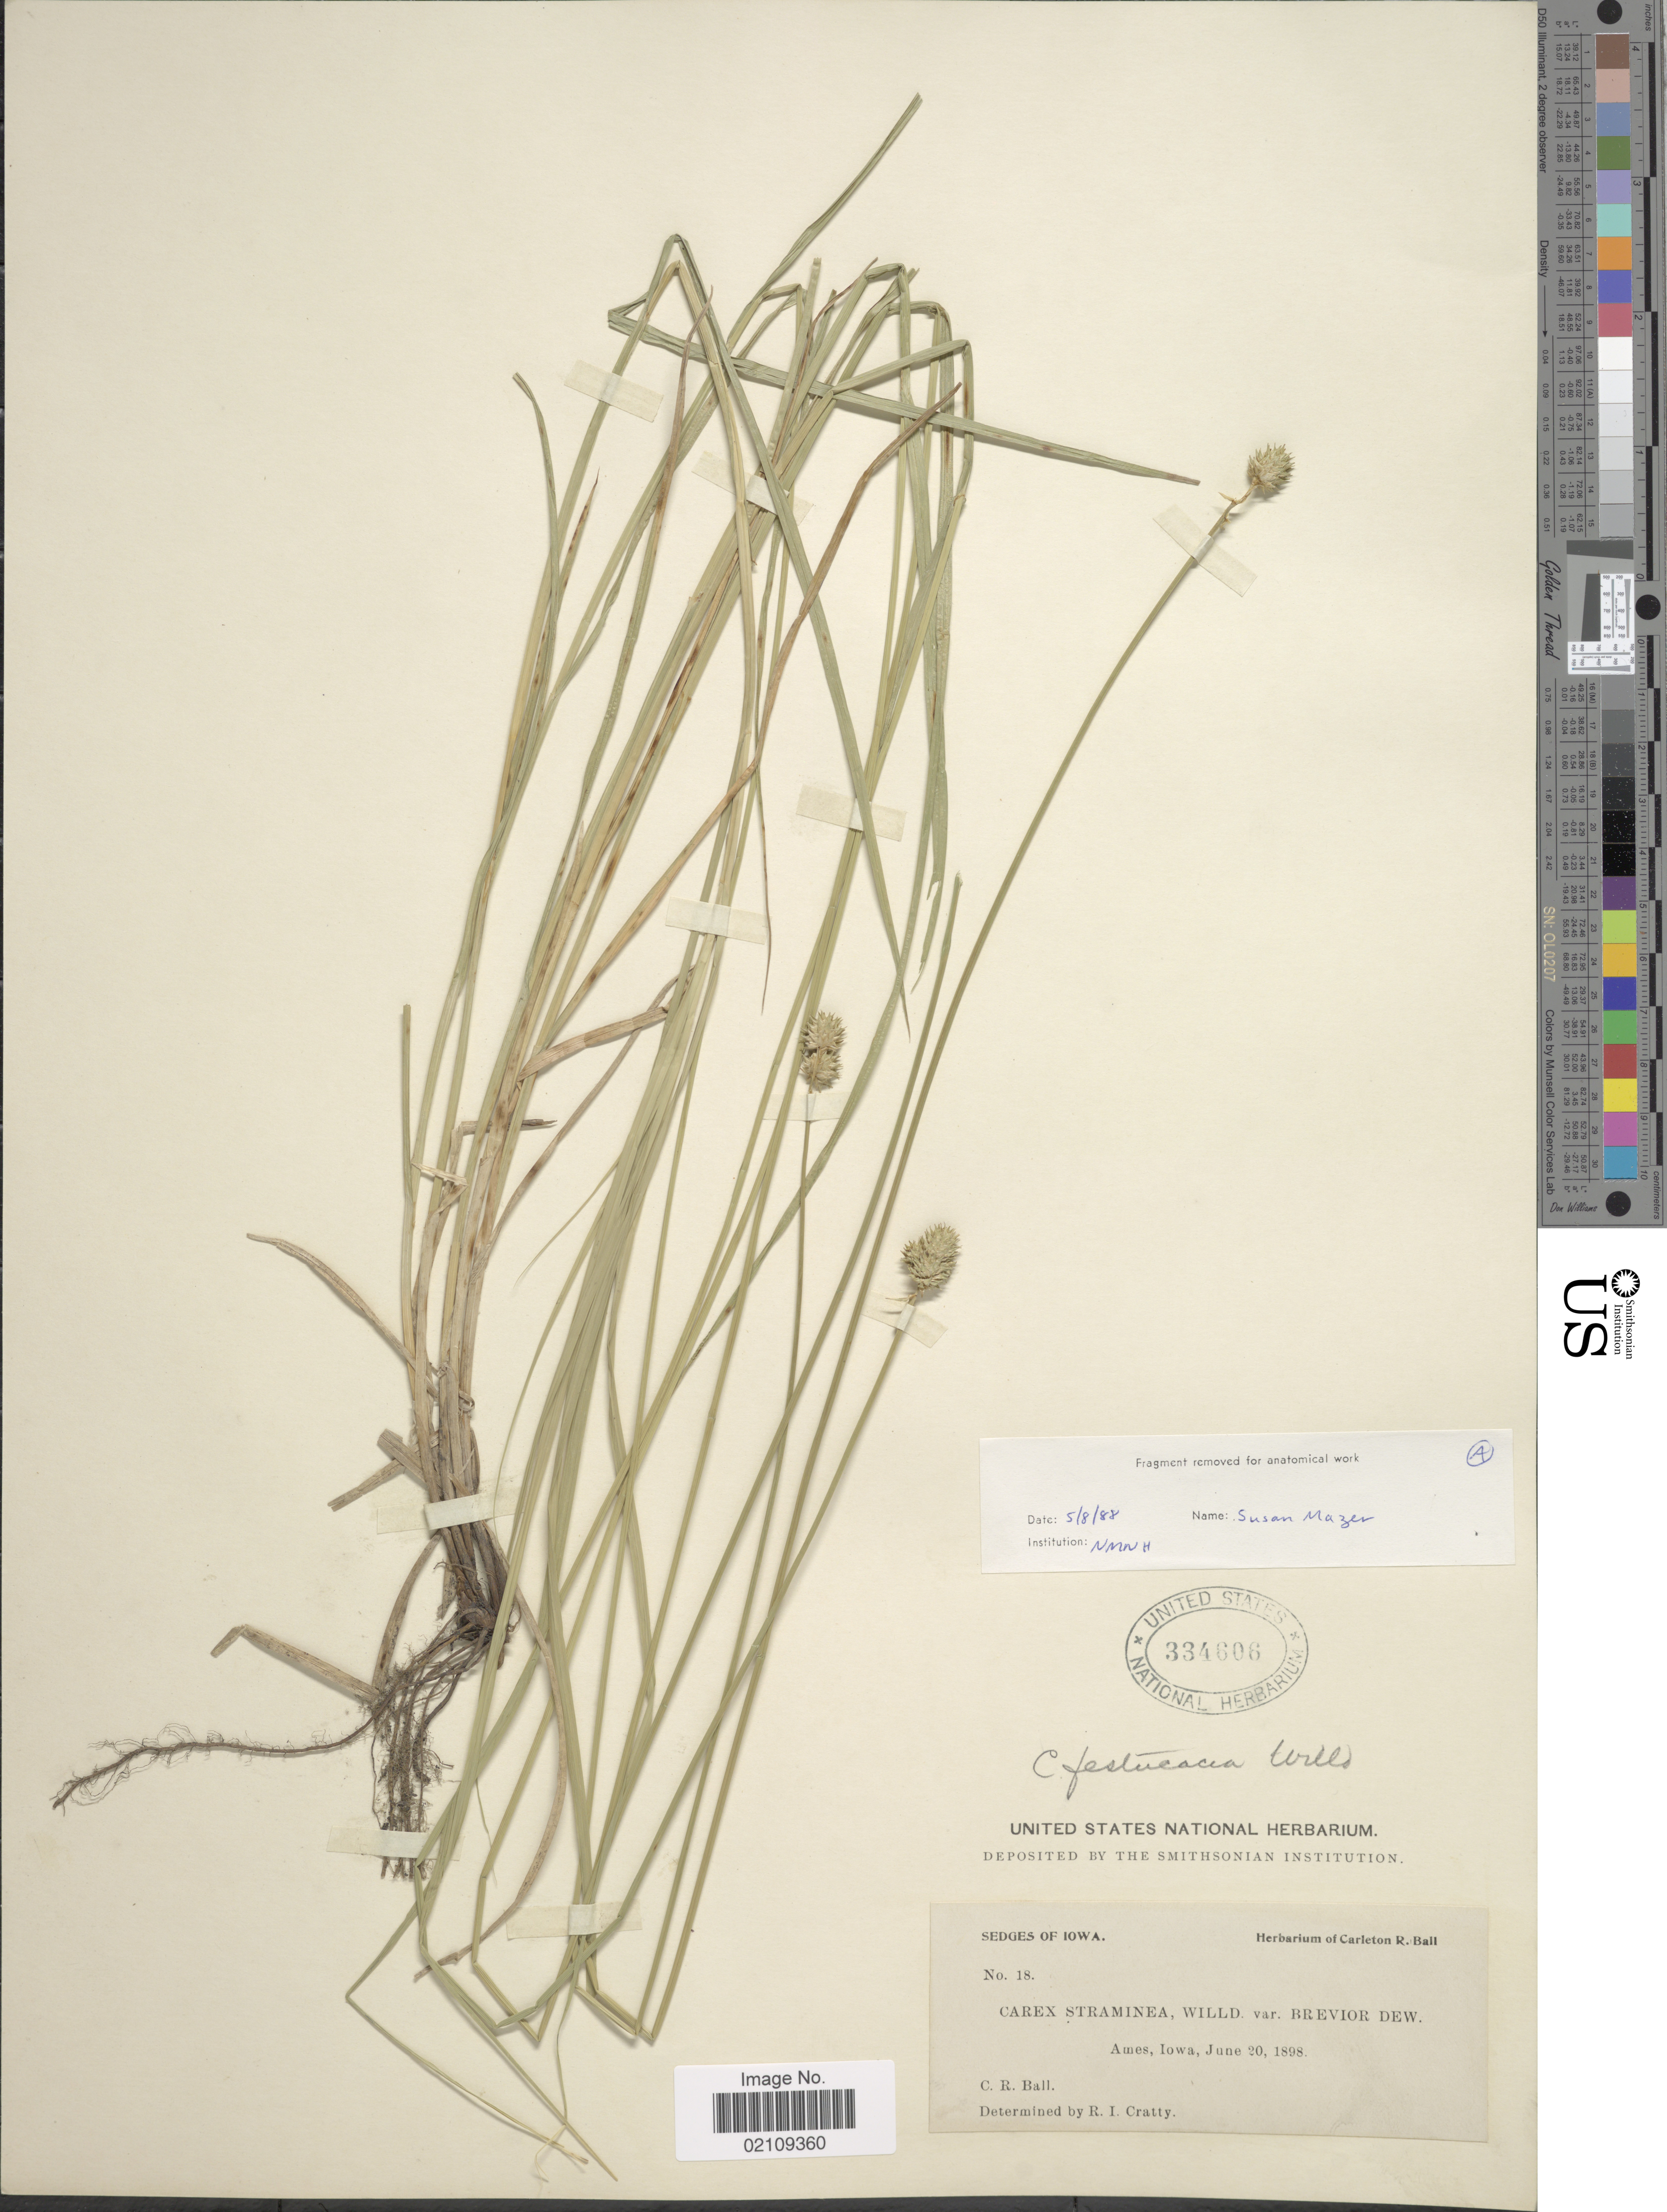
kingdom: Plantae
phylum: Tracheophyta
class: Liliopsida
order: Poales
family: Cyperaceae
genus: Carex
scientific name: Carex festucacea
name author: Willd.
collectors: C. R. Ball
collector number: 18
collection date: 1898-06-20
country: United States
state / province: Iowa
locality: Sedges of Iowa, Ames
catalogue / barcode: US 334606